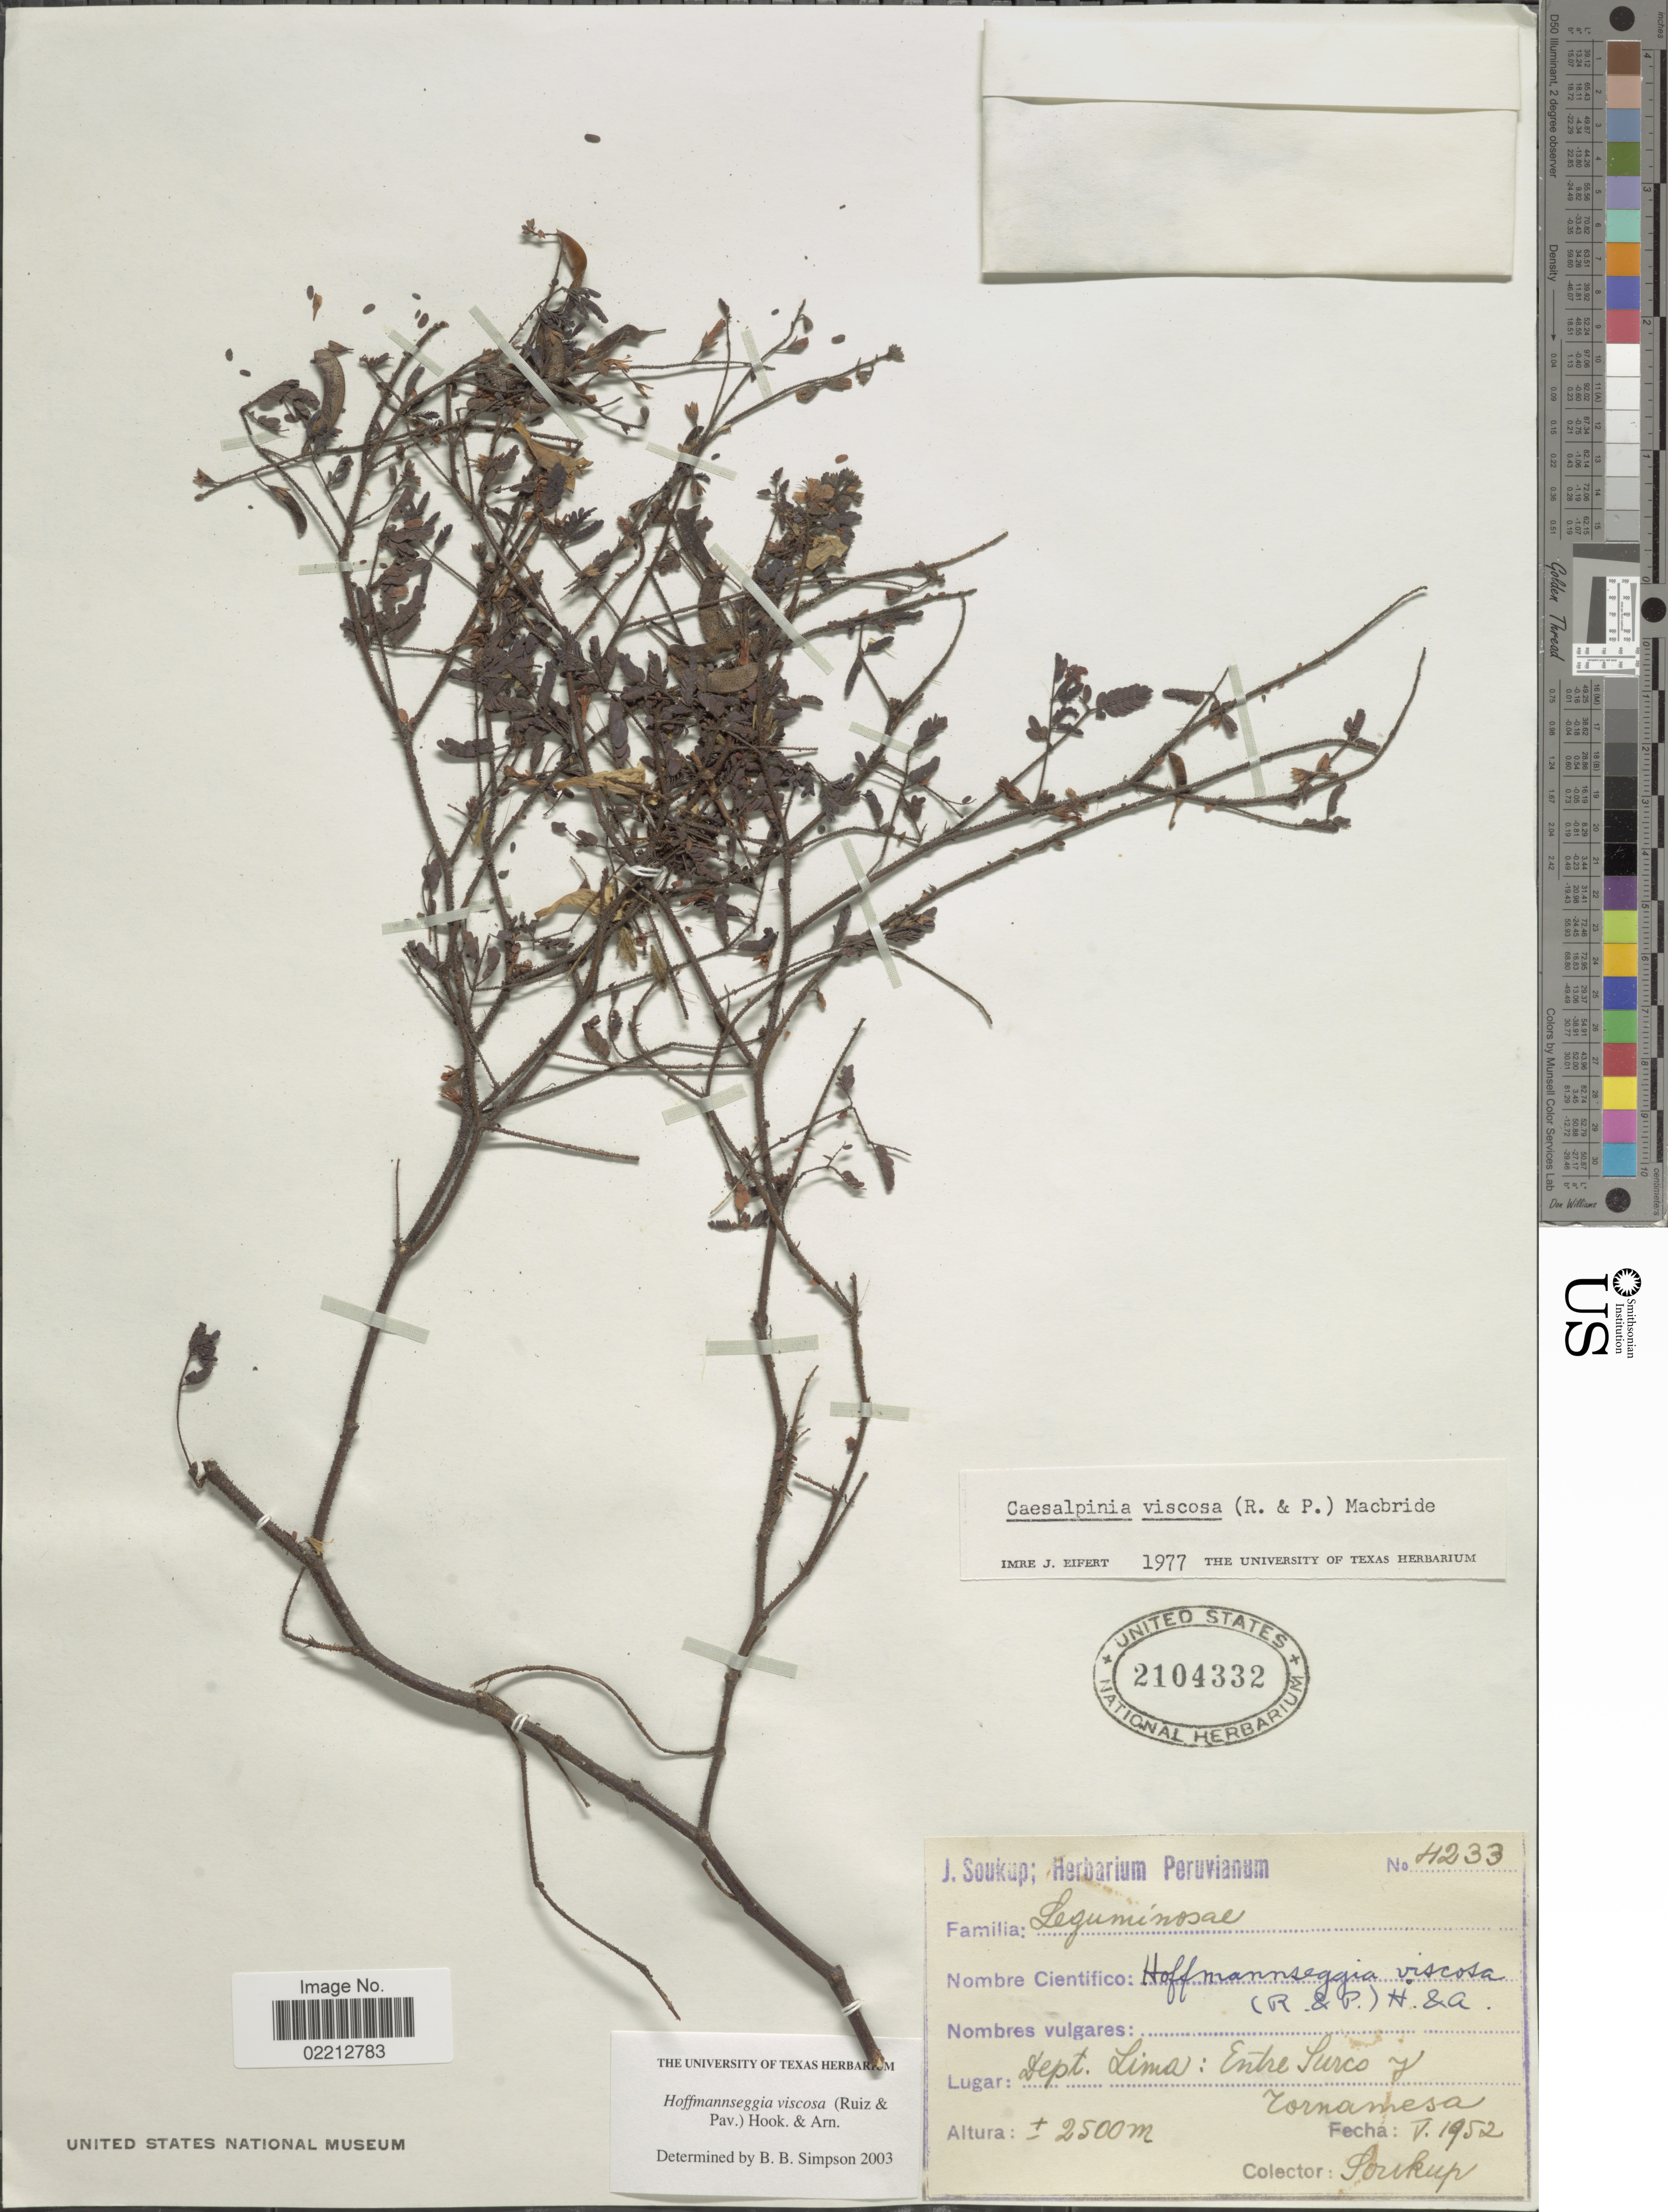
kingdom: Plantae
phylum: Tracheophyta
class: Magnoliopsida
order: Fabales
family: Fabaceae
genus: Hoffmannseggia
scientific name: Hoffmannseggia viscosa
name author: Hook. & Arn.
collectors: J. Soukup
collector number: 4233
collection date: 1952-05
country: Peru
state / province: Lima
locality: Entre Surco y Tornamesa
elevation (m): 2500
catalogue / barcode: US 2104332